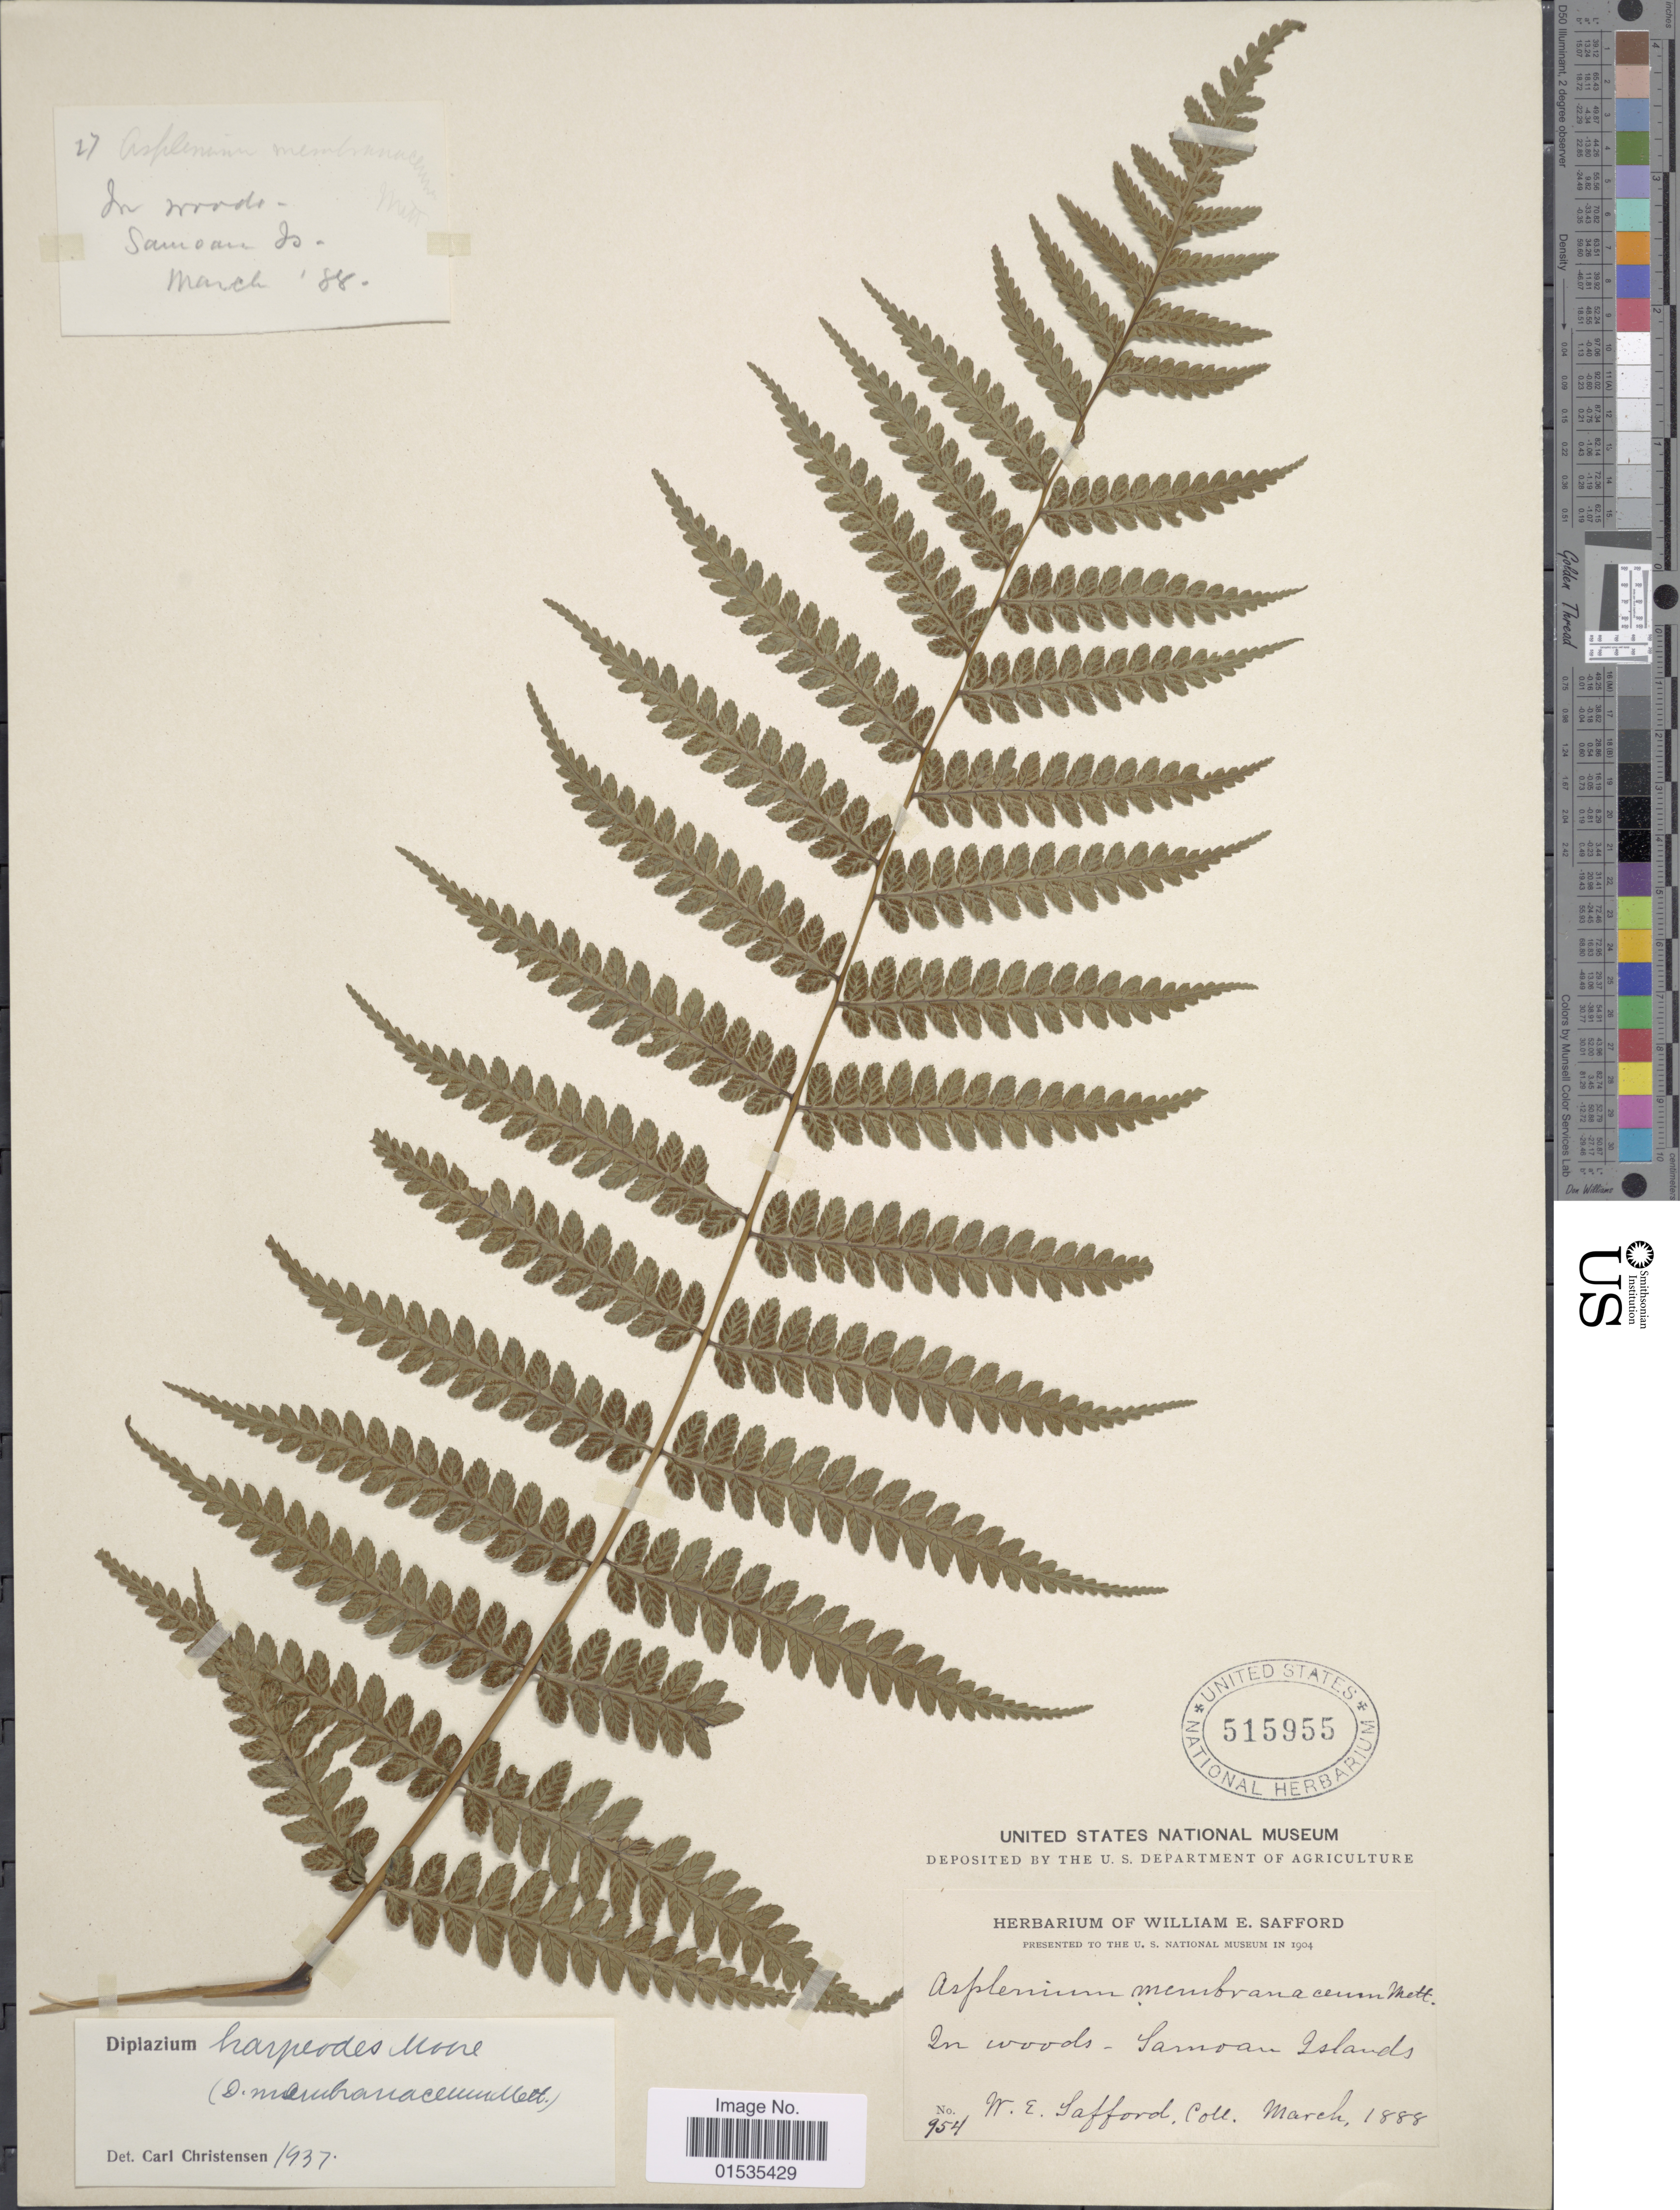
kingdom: Plantae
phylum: Tracheophyta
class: Polypodiopsida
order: Polypodiales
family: Athyriaceae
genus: Diplazium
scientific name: Diplazium harpeodes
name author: T. Moore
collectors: W. E. Safford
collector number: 954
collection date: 1888-03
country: American Samoa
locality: In woods, Samoan Island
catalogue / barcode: US 515955